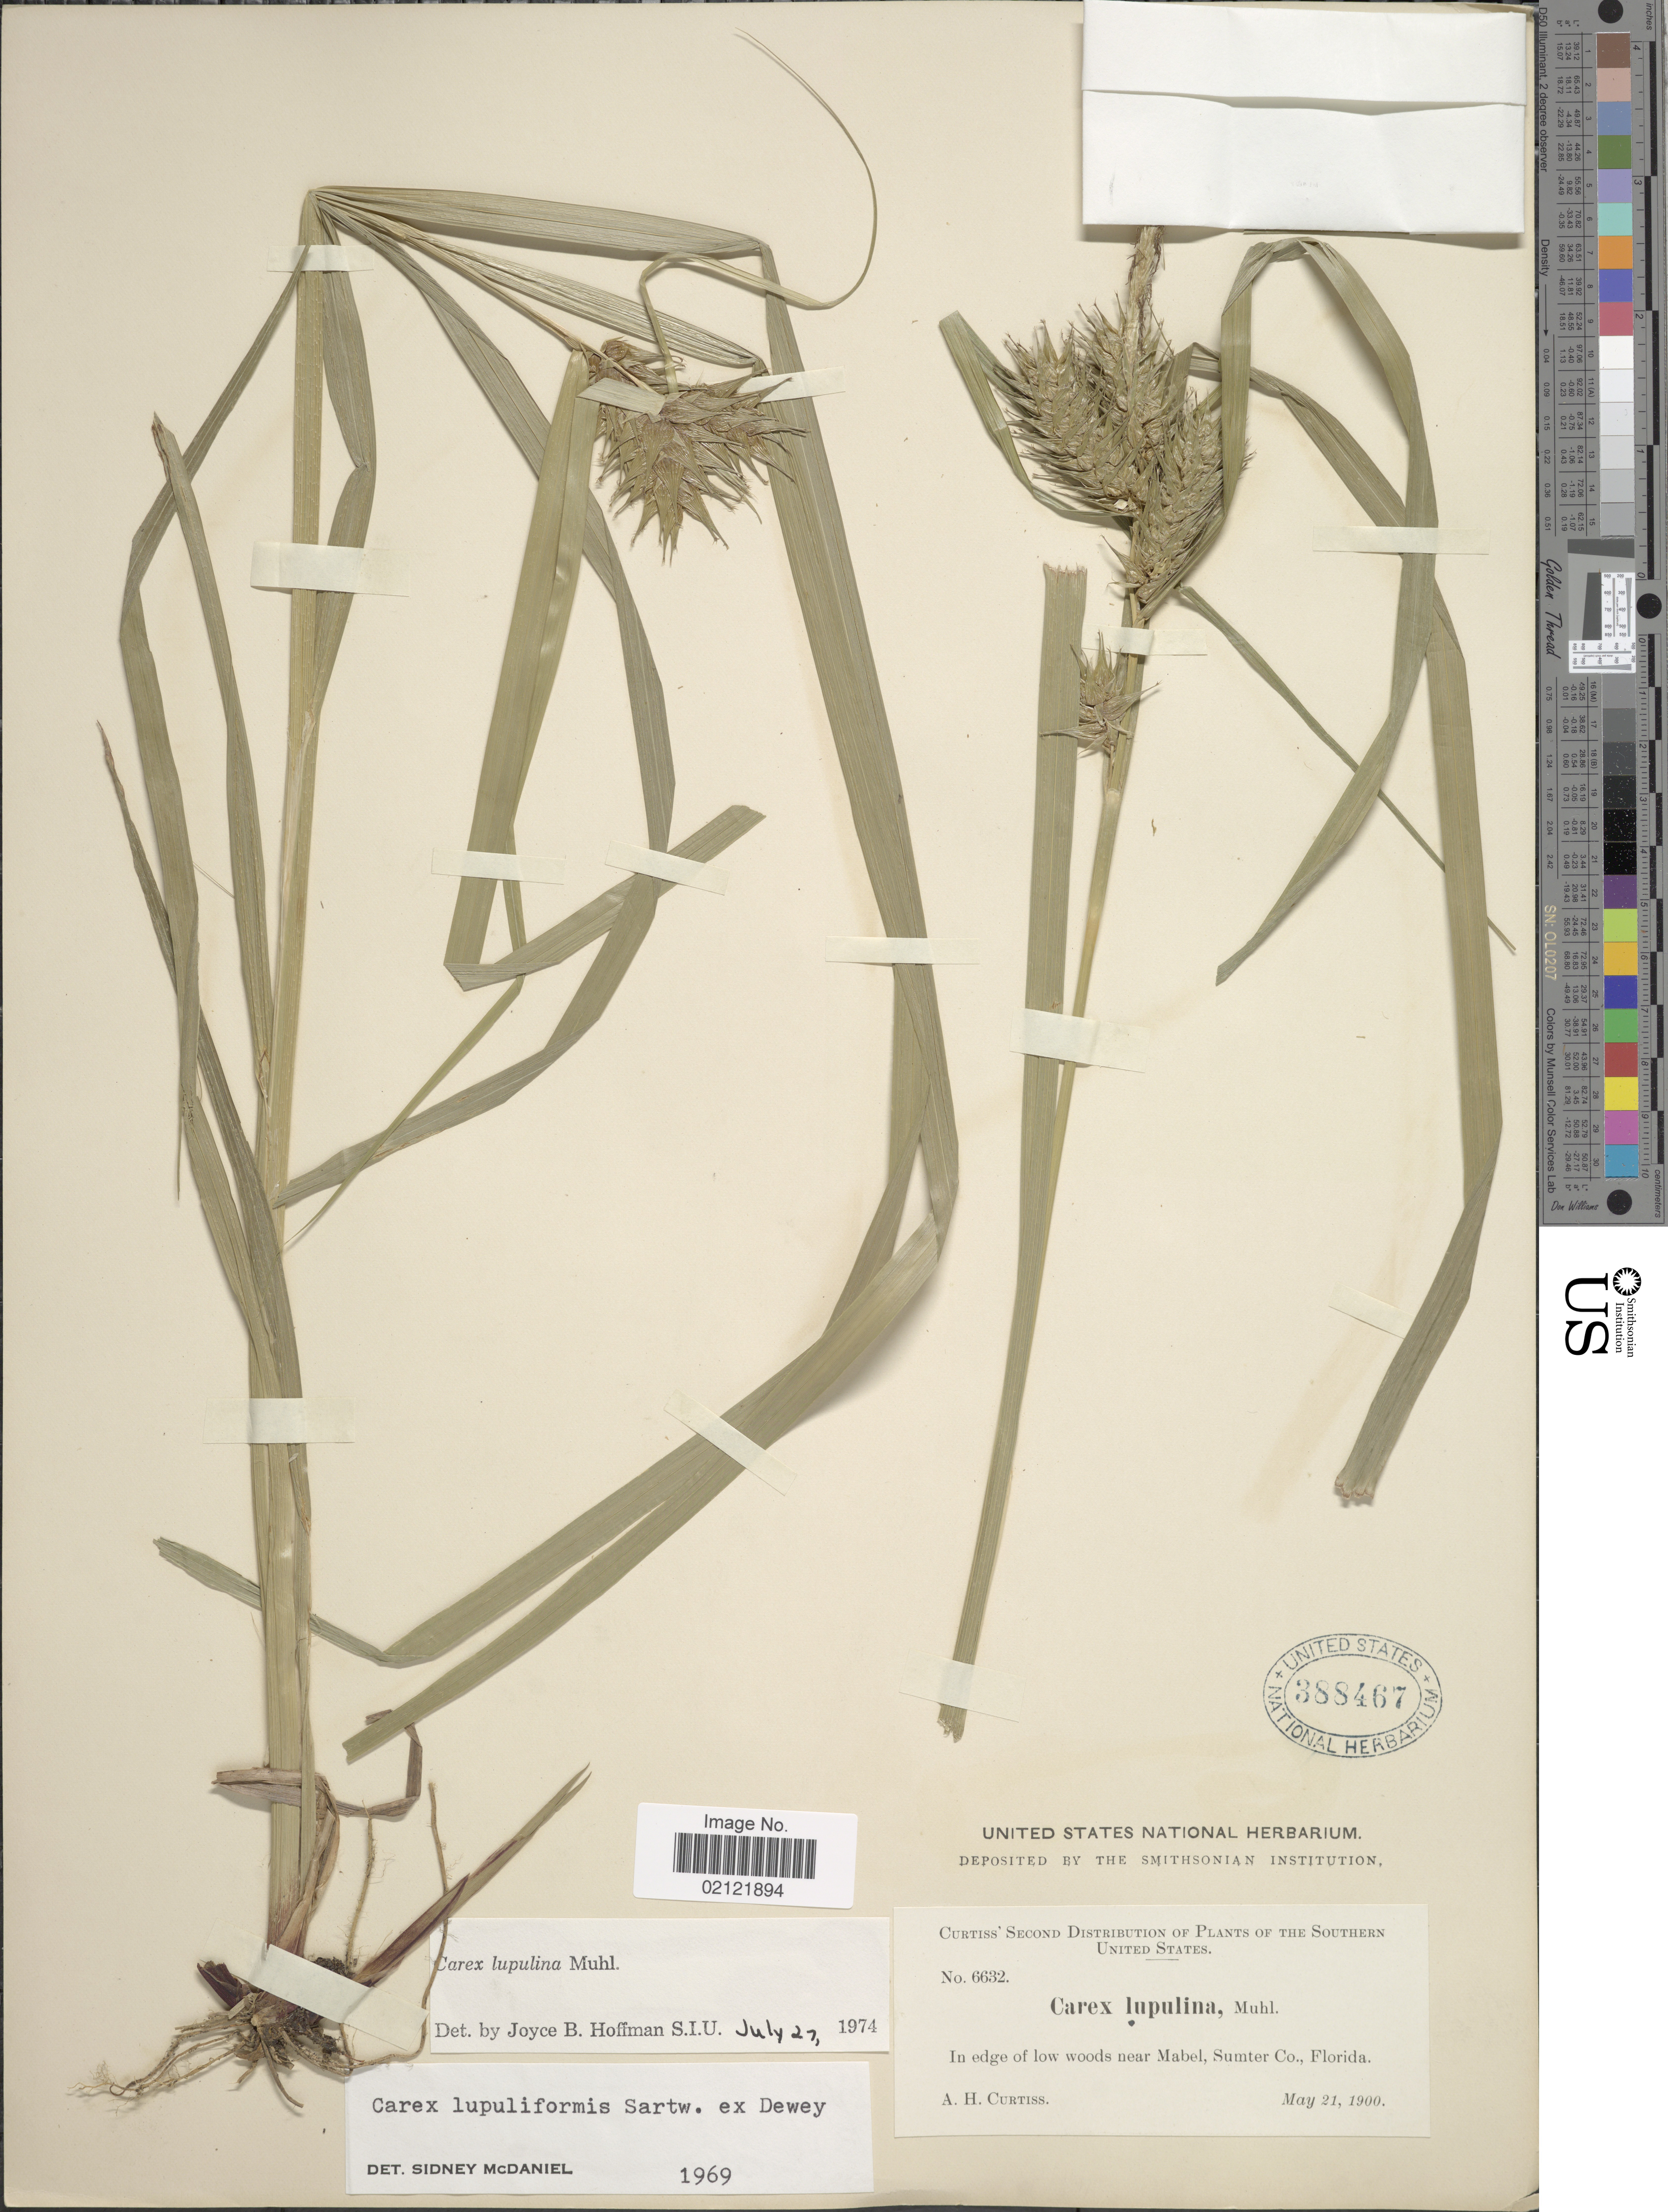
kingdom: Plantae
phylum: Tracheophyta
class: Liliopsida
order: Poales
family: Cyperaceae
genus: Carex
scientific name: Carex lupulina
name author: Muhl. ex Willd.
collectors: A. H. Curtiss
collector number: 6632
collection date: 1900-05-21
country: United States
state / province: Florida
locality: Southern United States. In edge of low woods near Mabel, Sumter Co., Florida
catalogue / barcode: US 388467